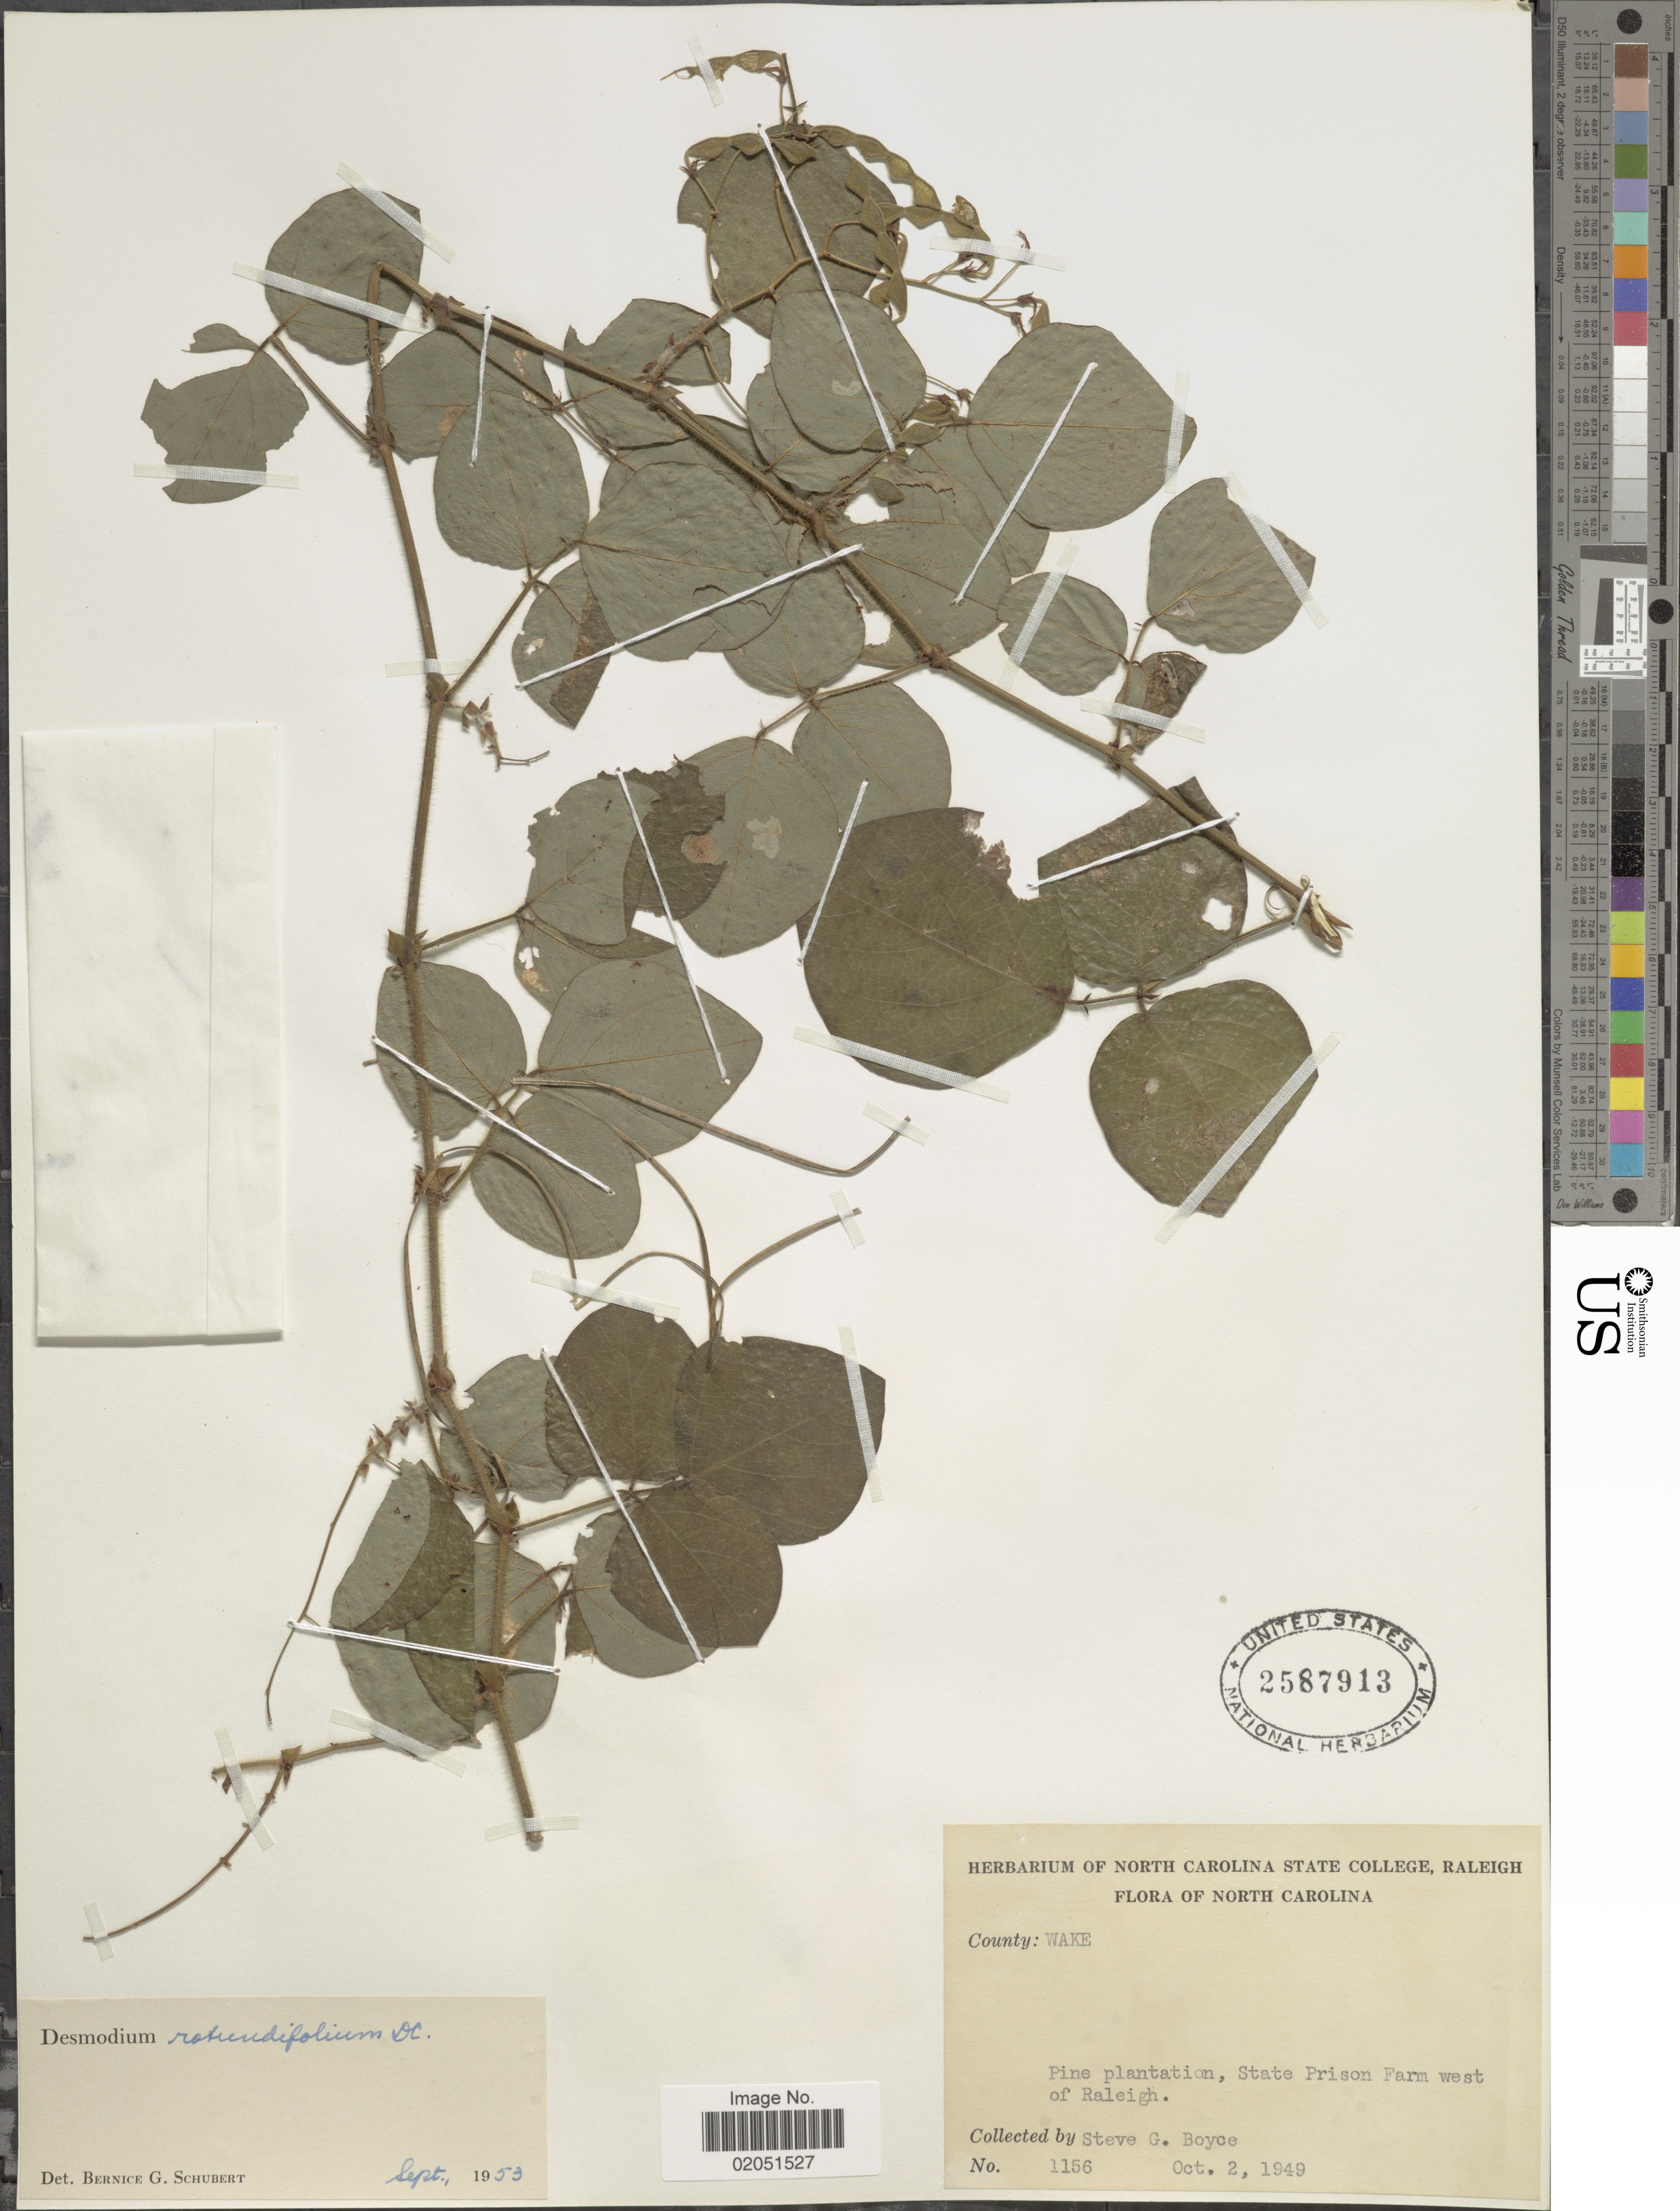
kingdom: Plantae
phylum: Tracheophyta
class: Magnoliopsida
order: Fabales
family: Fabaceae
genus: Desmodium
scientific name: Desmodium rotundifolium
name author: DC.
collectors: S. Boyce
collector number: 1156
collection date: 1949-10-02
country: United States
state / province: North Carolina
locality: County: Wake, Pine Plantation, State Prison Farm west of Raleigh.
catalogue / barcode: US 2587913